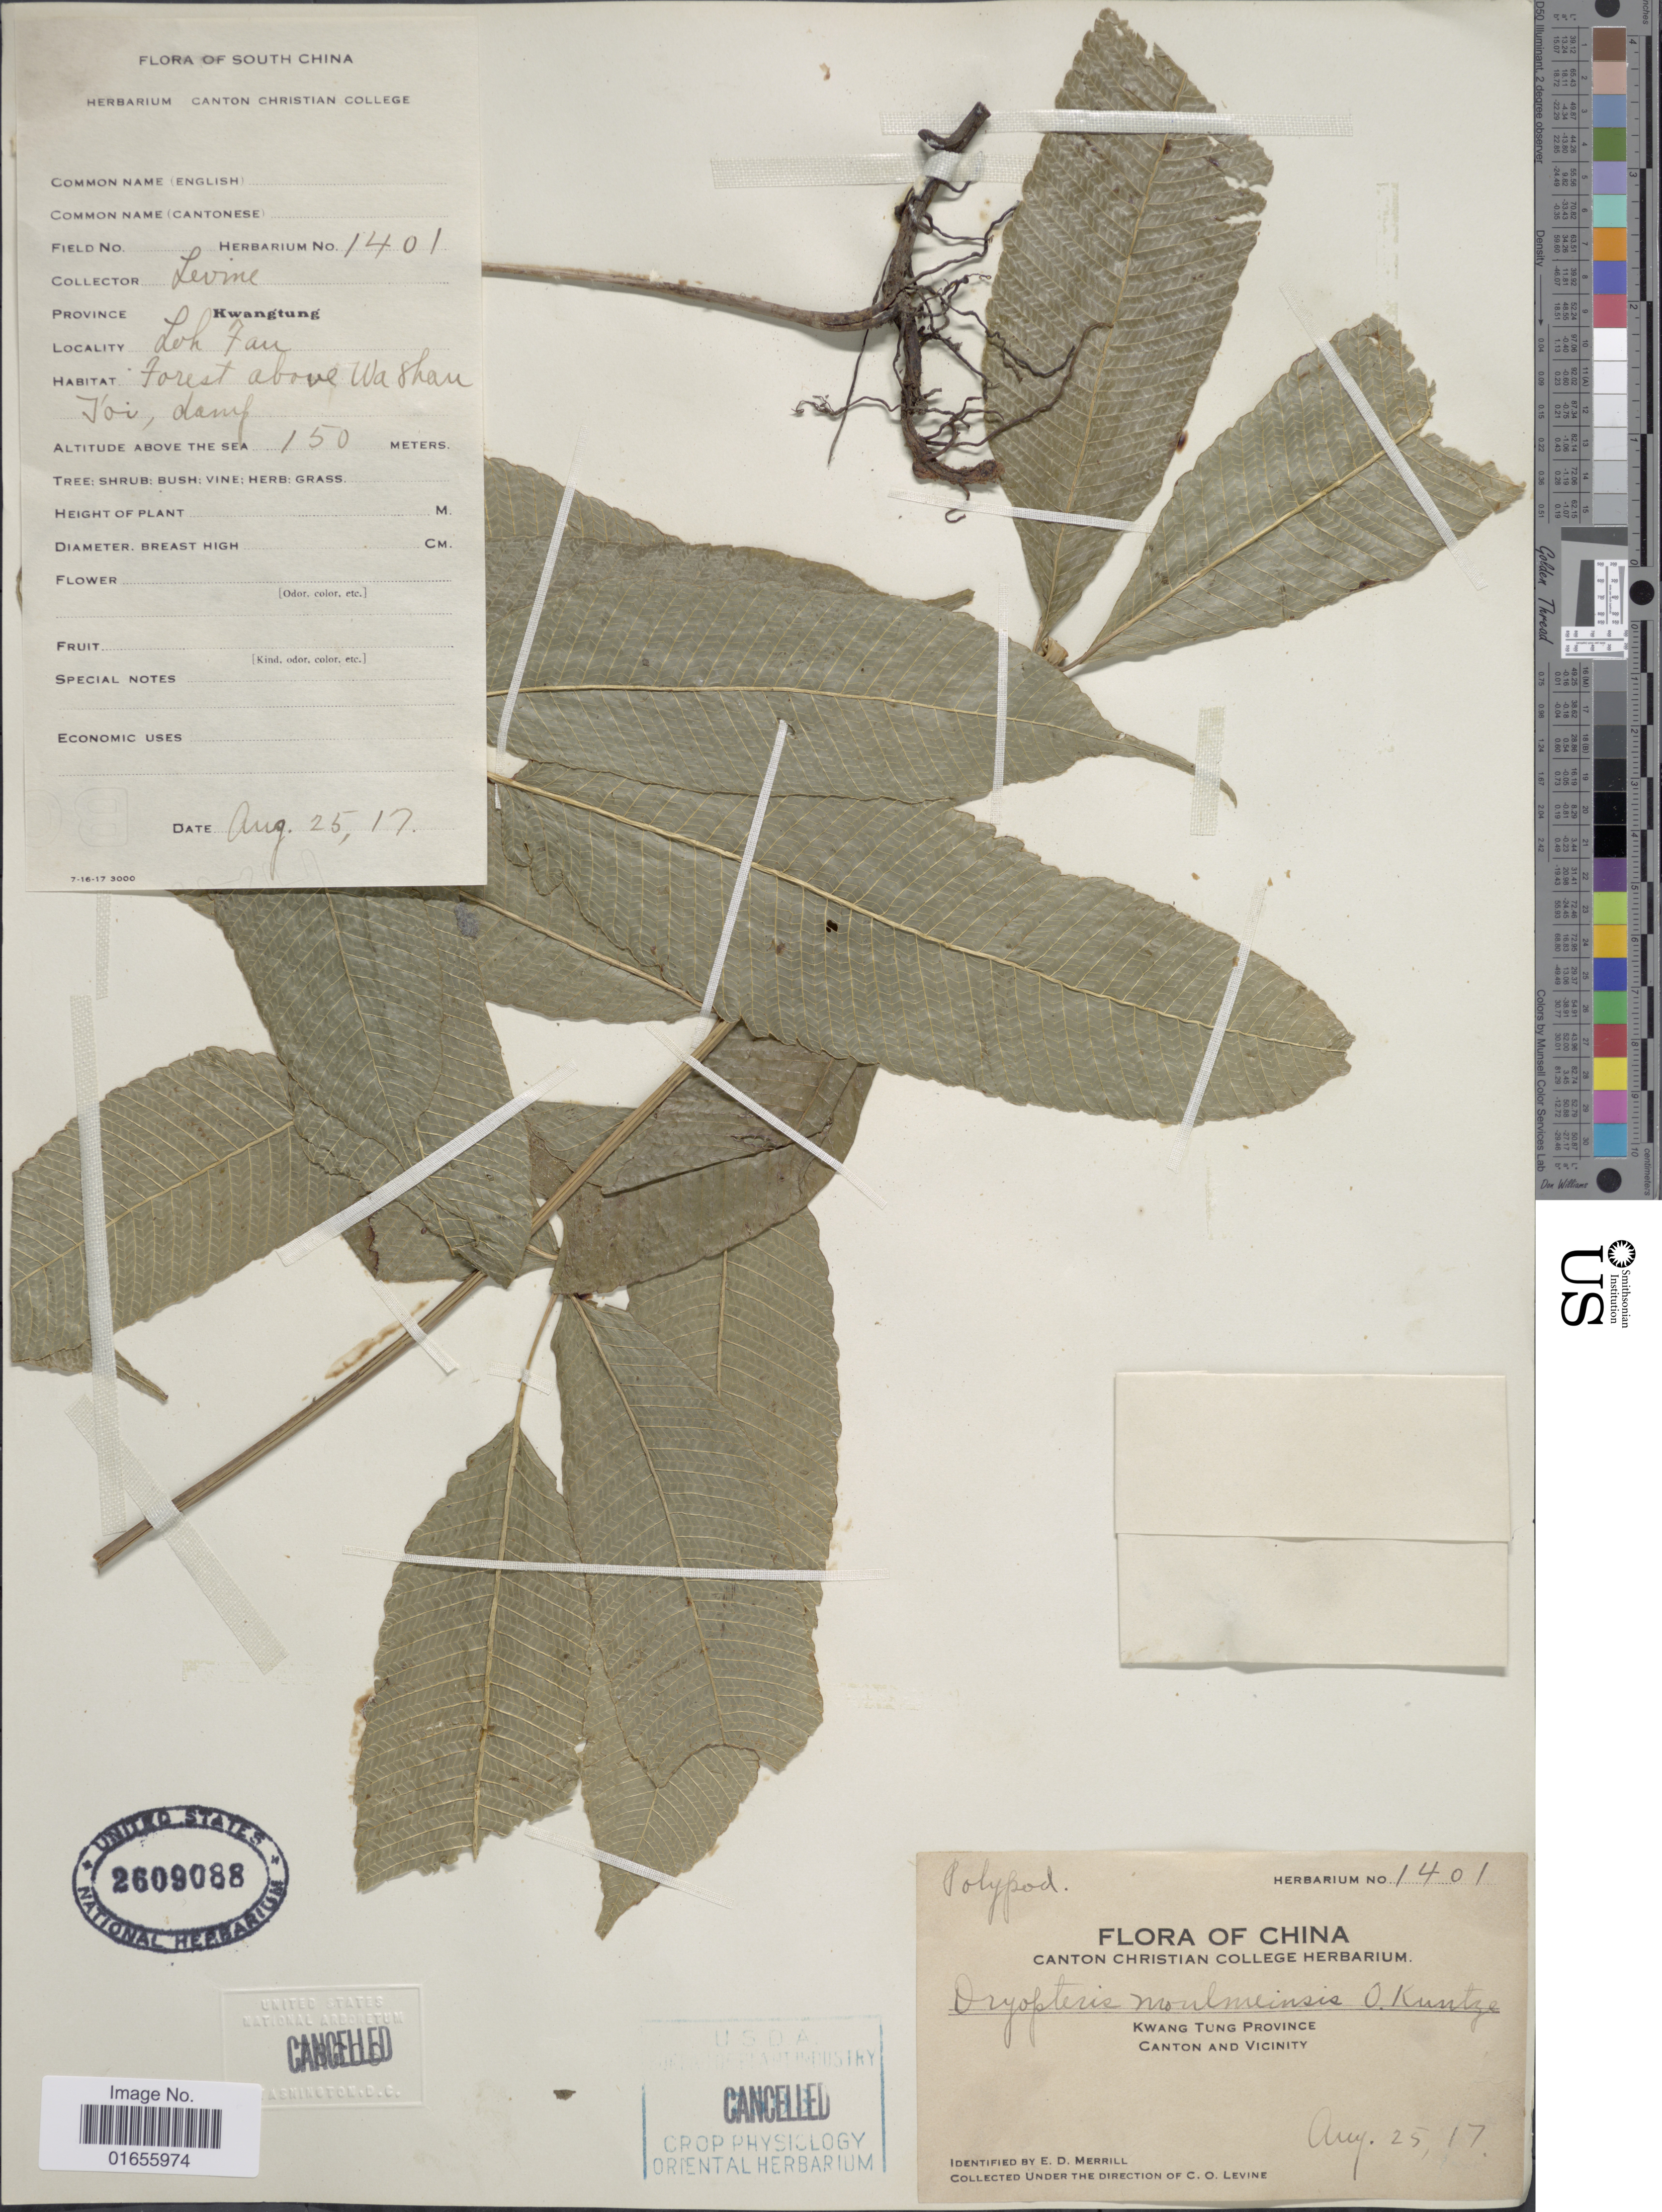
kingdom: Plantae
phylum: Tracheophyta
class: Polypodiopsida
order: Polypodiales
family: Thelypteridaceae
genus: Pronephrium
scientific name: Pronephrium nudatum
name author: (Roxb.) Holttum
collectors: C. O. Levine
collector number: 1401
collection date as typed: Transcribed d/m/y: 25/8/17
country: China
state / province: Guangdong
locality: Kwangtung Province, Canton and vicinity, Loh Fau, forest above Wa Shan J'oi, damp [interpreted]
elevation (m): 150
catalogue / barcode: US 2609088